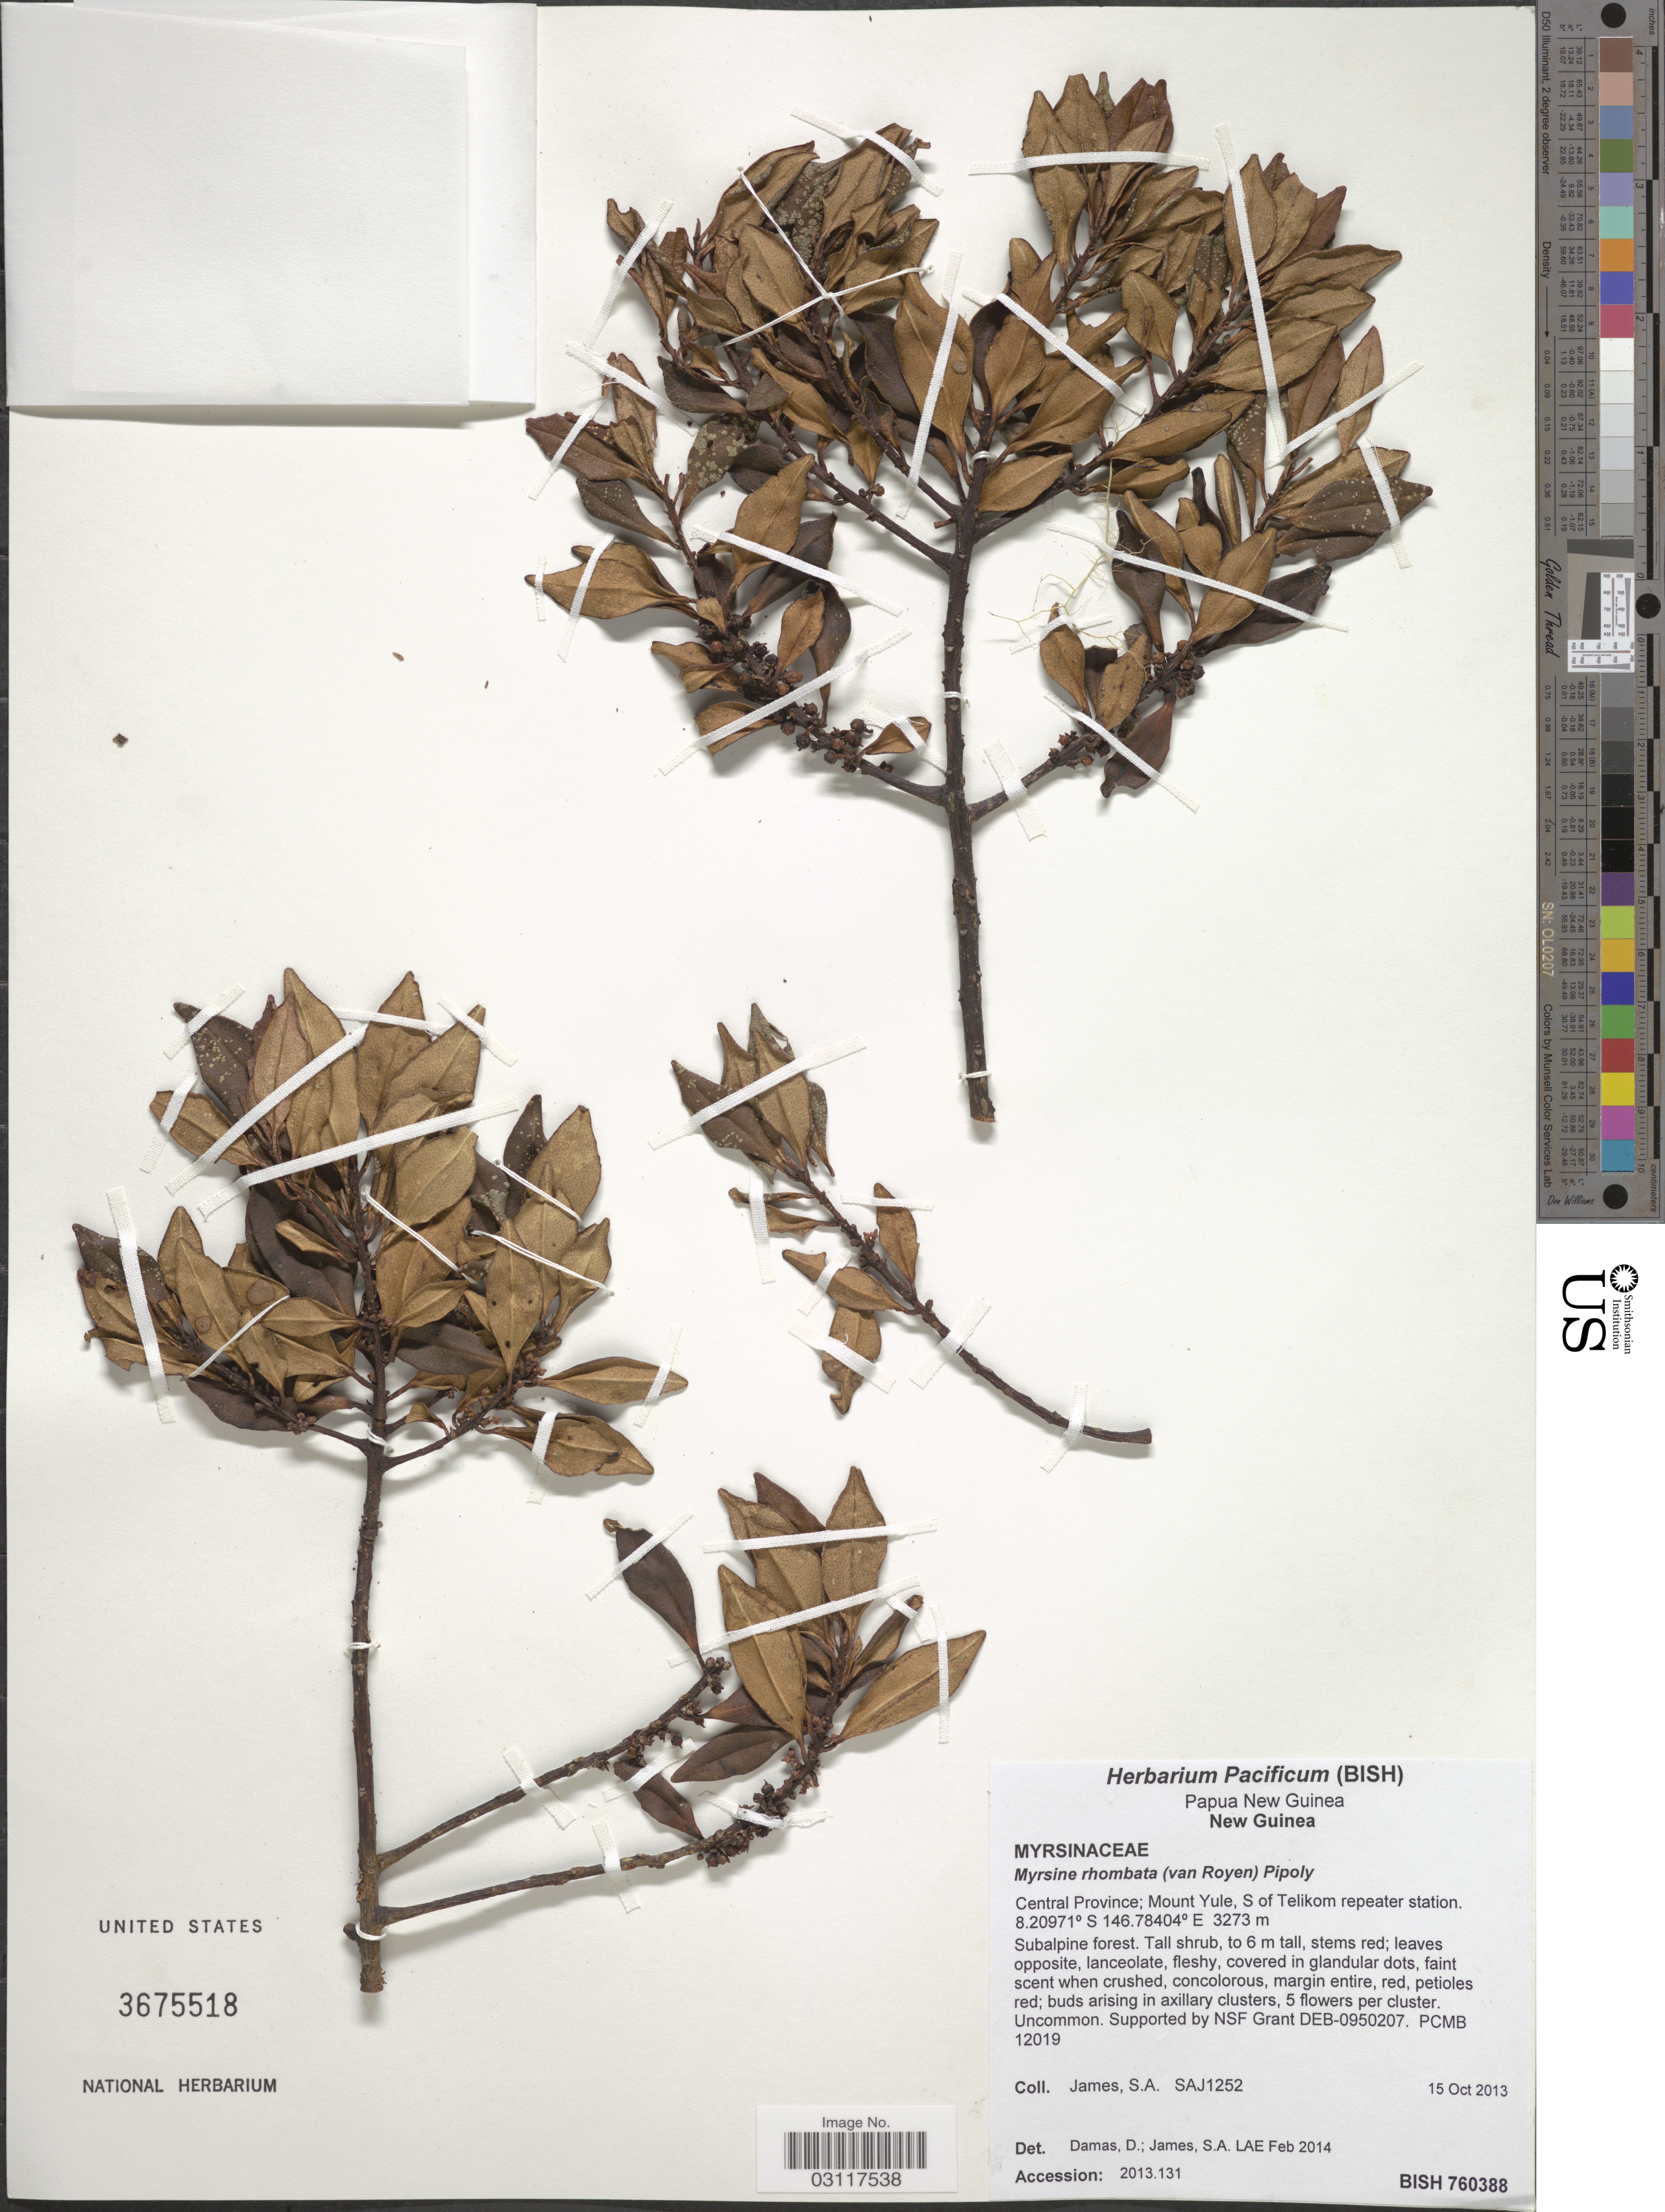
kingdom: Plantae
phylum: Tracheophyta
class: Magnoliopsida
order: Ericales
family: Primulaceae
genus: Myrsine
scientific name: Myrsine rhombata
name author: (P. Royen) Pipoly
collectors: S. James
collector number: SAJ1252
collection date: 2013-10-15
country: Papua New Guinea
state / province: Central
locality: New Guinea, Central Province; Mount Yule, S of Telikom repeater station.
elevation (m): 3273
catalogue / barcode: US 3675518